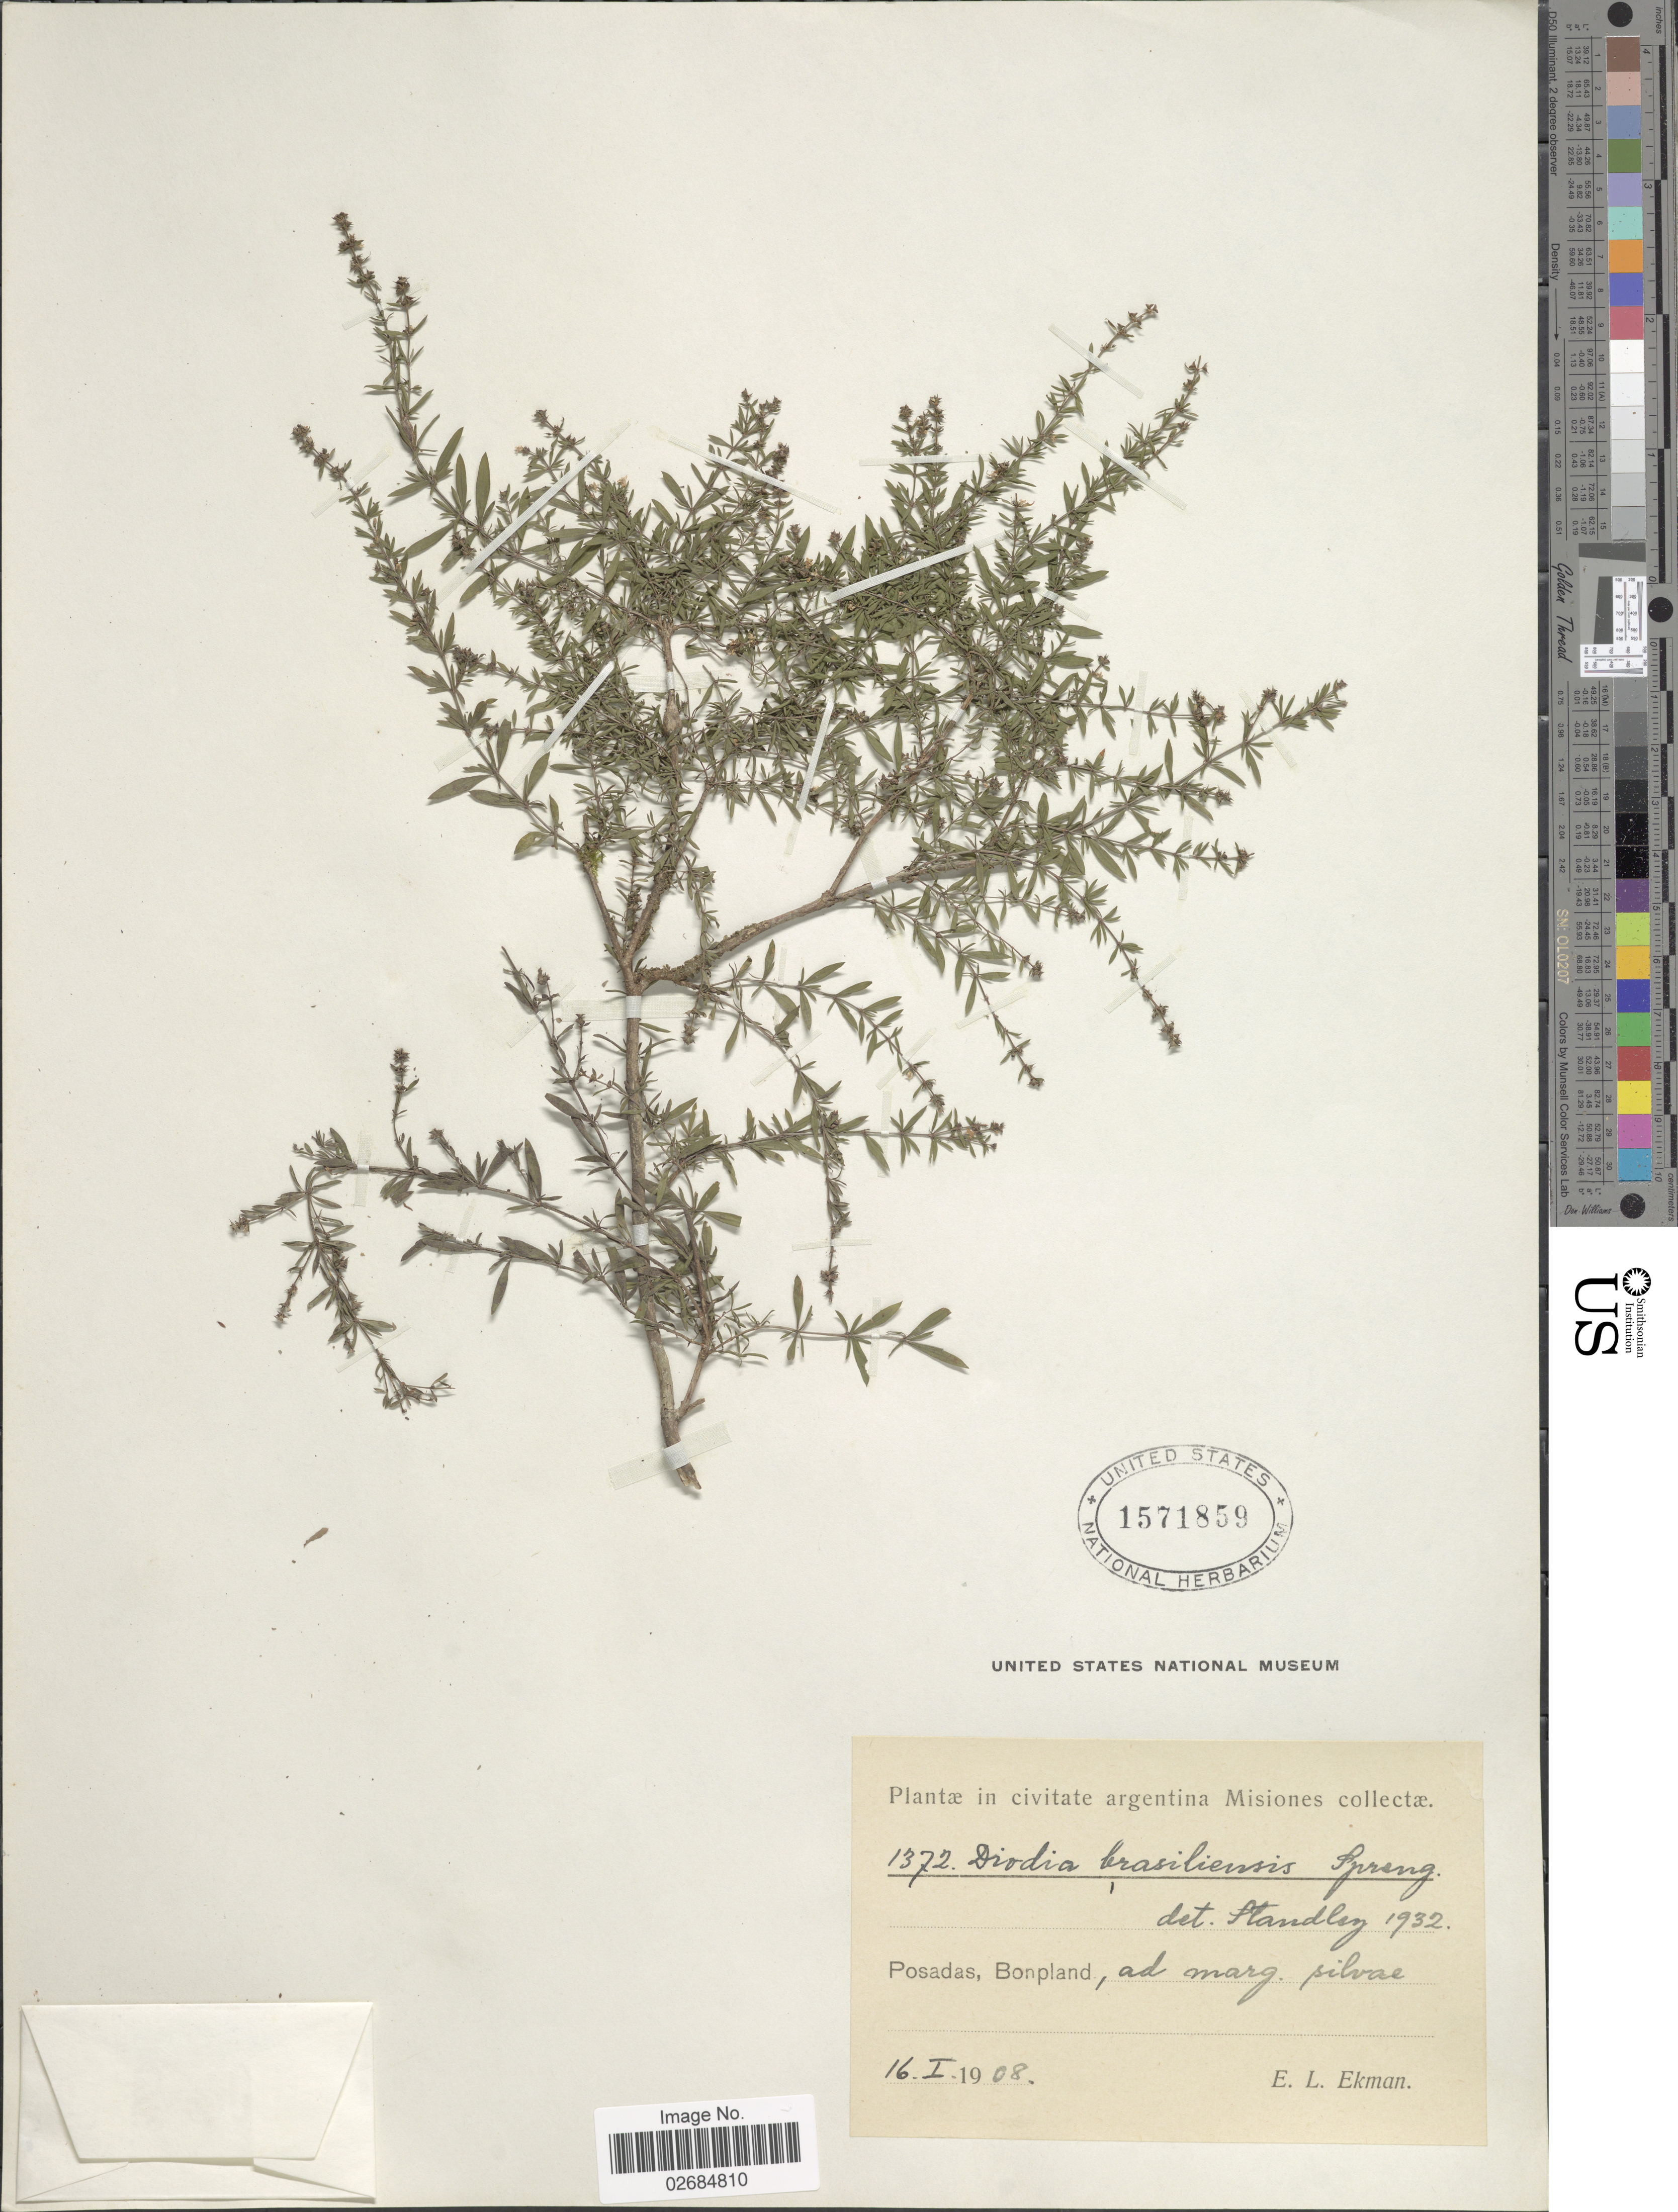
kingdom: Plantae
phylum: Tracheophyta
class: Magnoliopsida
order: Gentianales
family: Rubiaceae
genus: Diodia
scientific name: Diodia brasiliensis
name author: Spreng.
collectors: E. L. Ekman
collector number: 1372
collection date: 1908-01-16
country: Argentina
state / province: Misiones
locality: Posadas, Bonpland, ad marg. silvae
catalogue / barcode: US 1571859